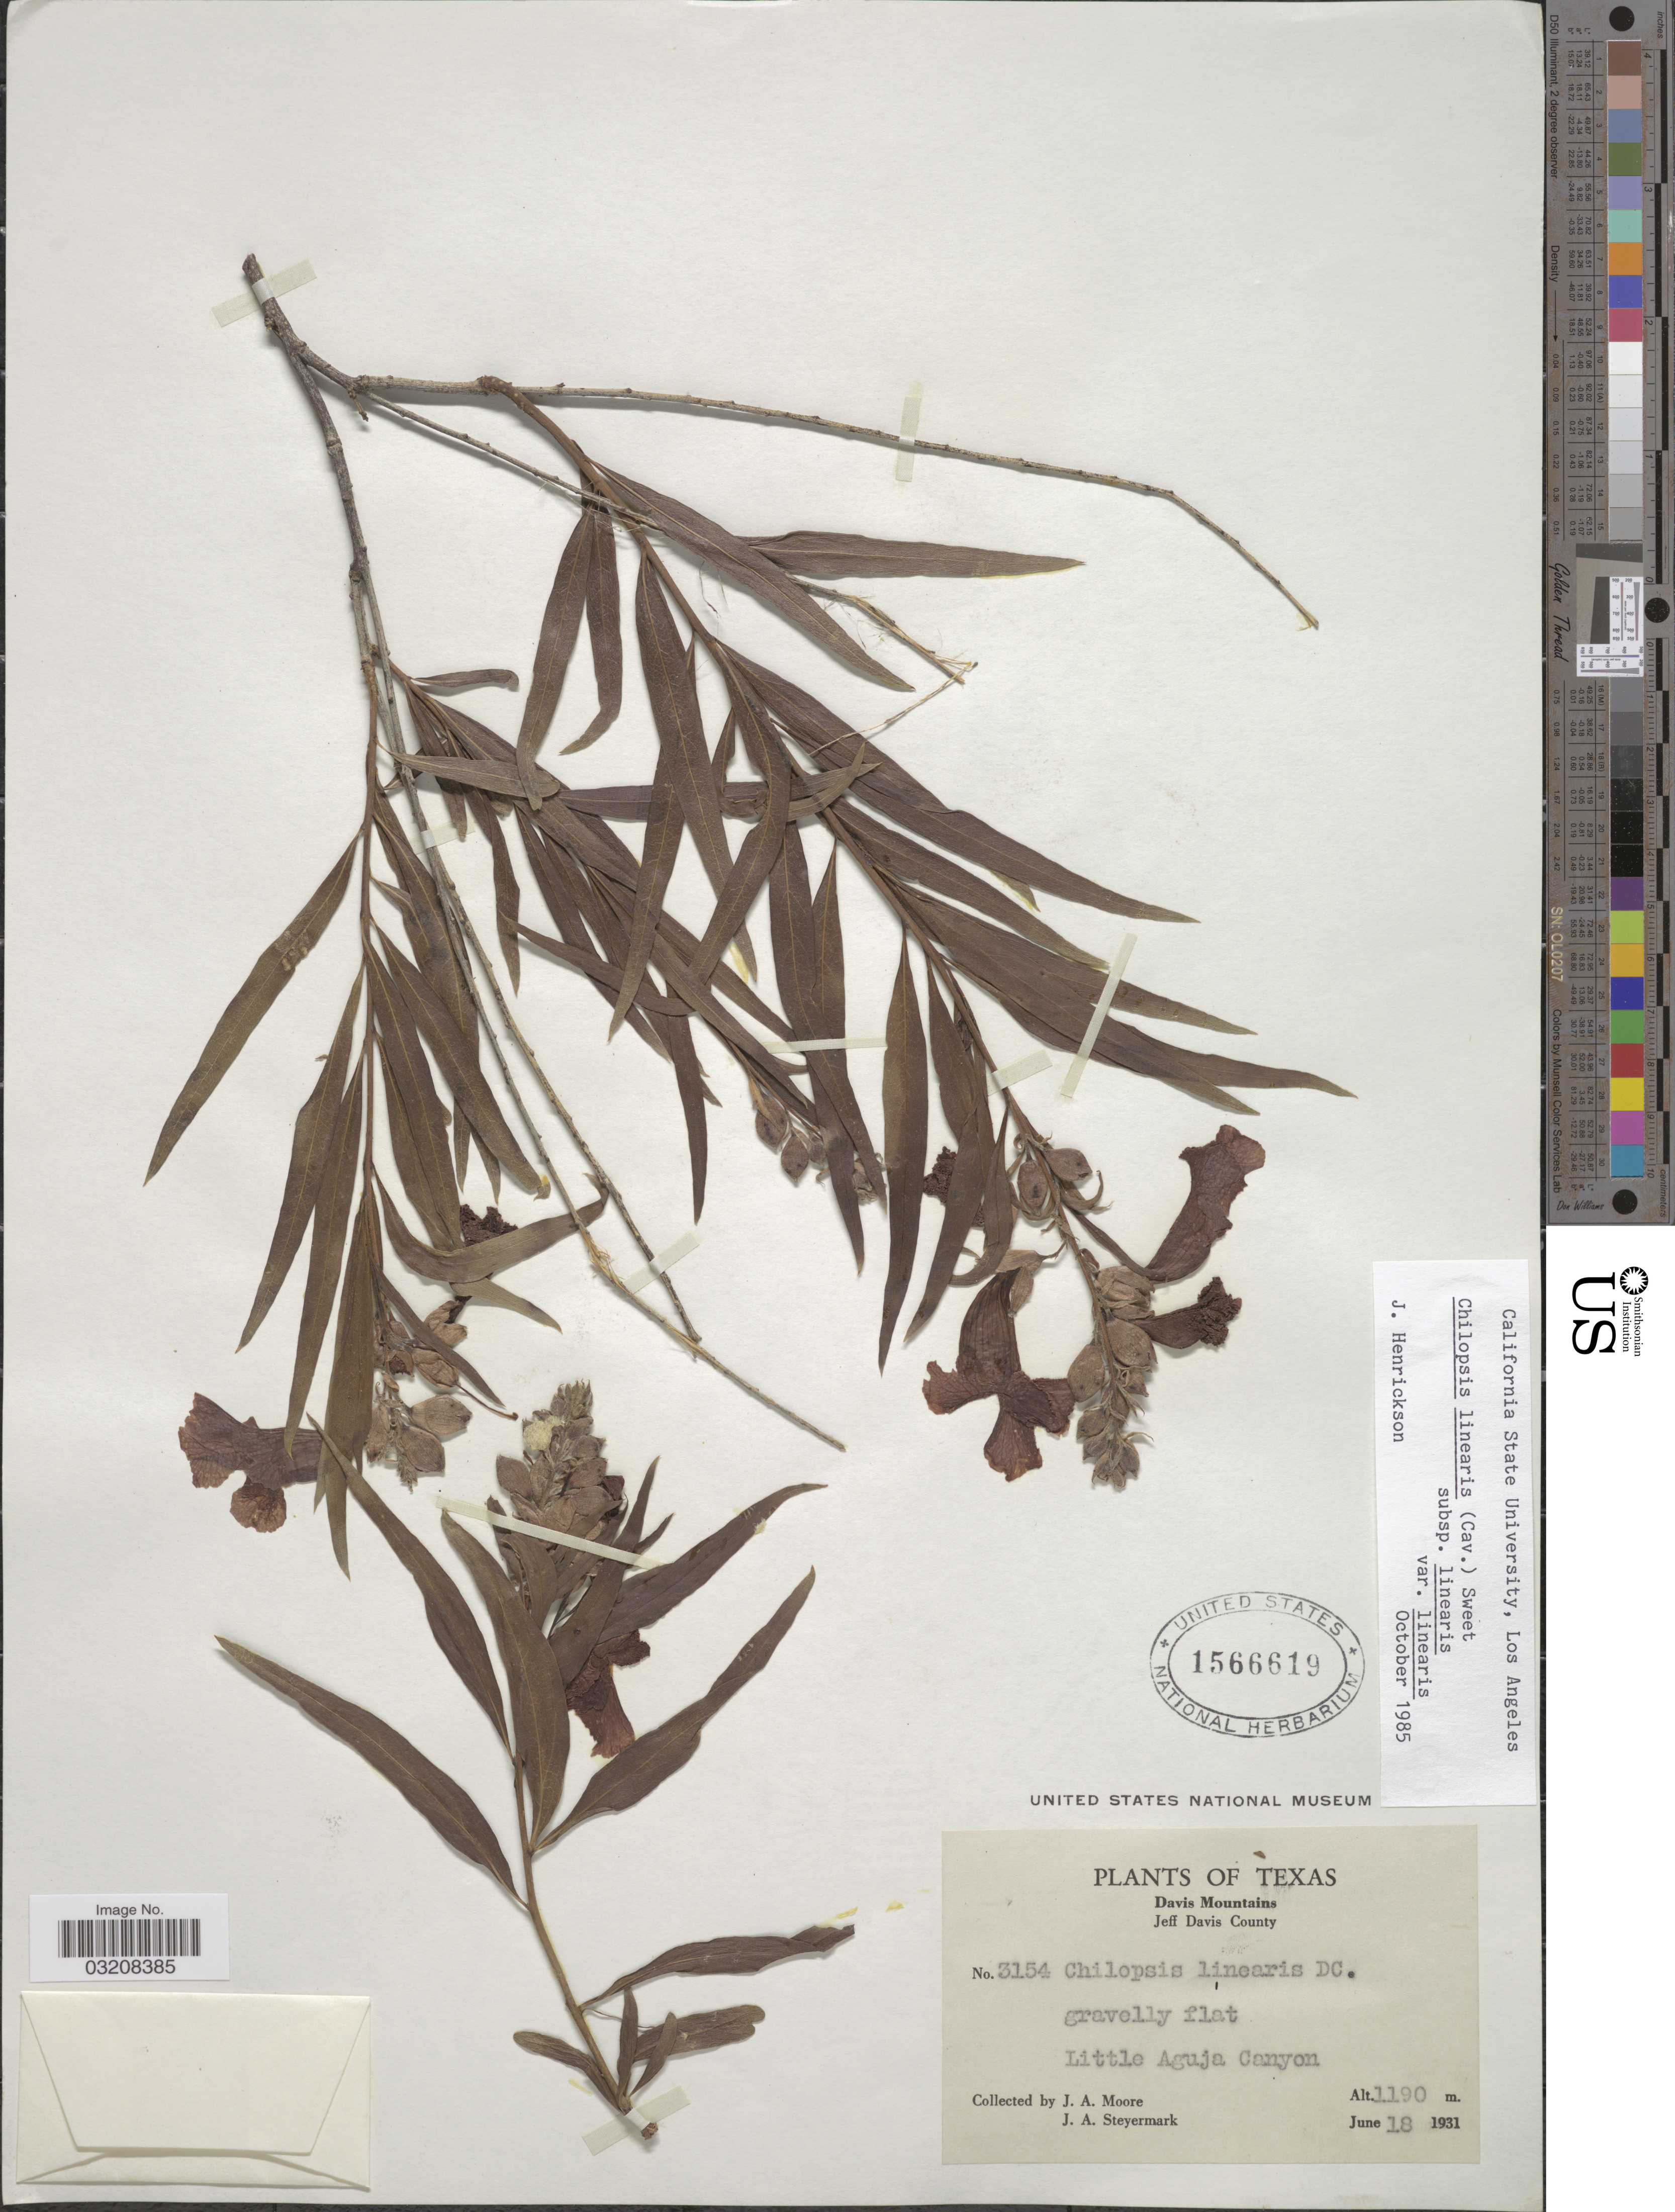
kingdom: Plantae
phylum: Tracheophyta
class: Magnoliopsida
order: Lamiales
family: Bignoniaceae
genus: Chilopsis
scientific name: Chilopsis linearis subsp. linearis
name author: (Cav.) Sweet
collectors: J. A. Moore & J. Steyermark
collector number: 3154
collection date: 1931-06-18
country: United States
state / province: Texas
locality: Davis Mountains. Jeff Davis County. Little Aguja Canyon.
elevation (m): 1190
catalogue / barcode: US 1566619